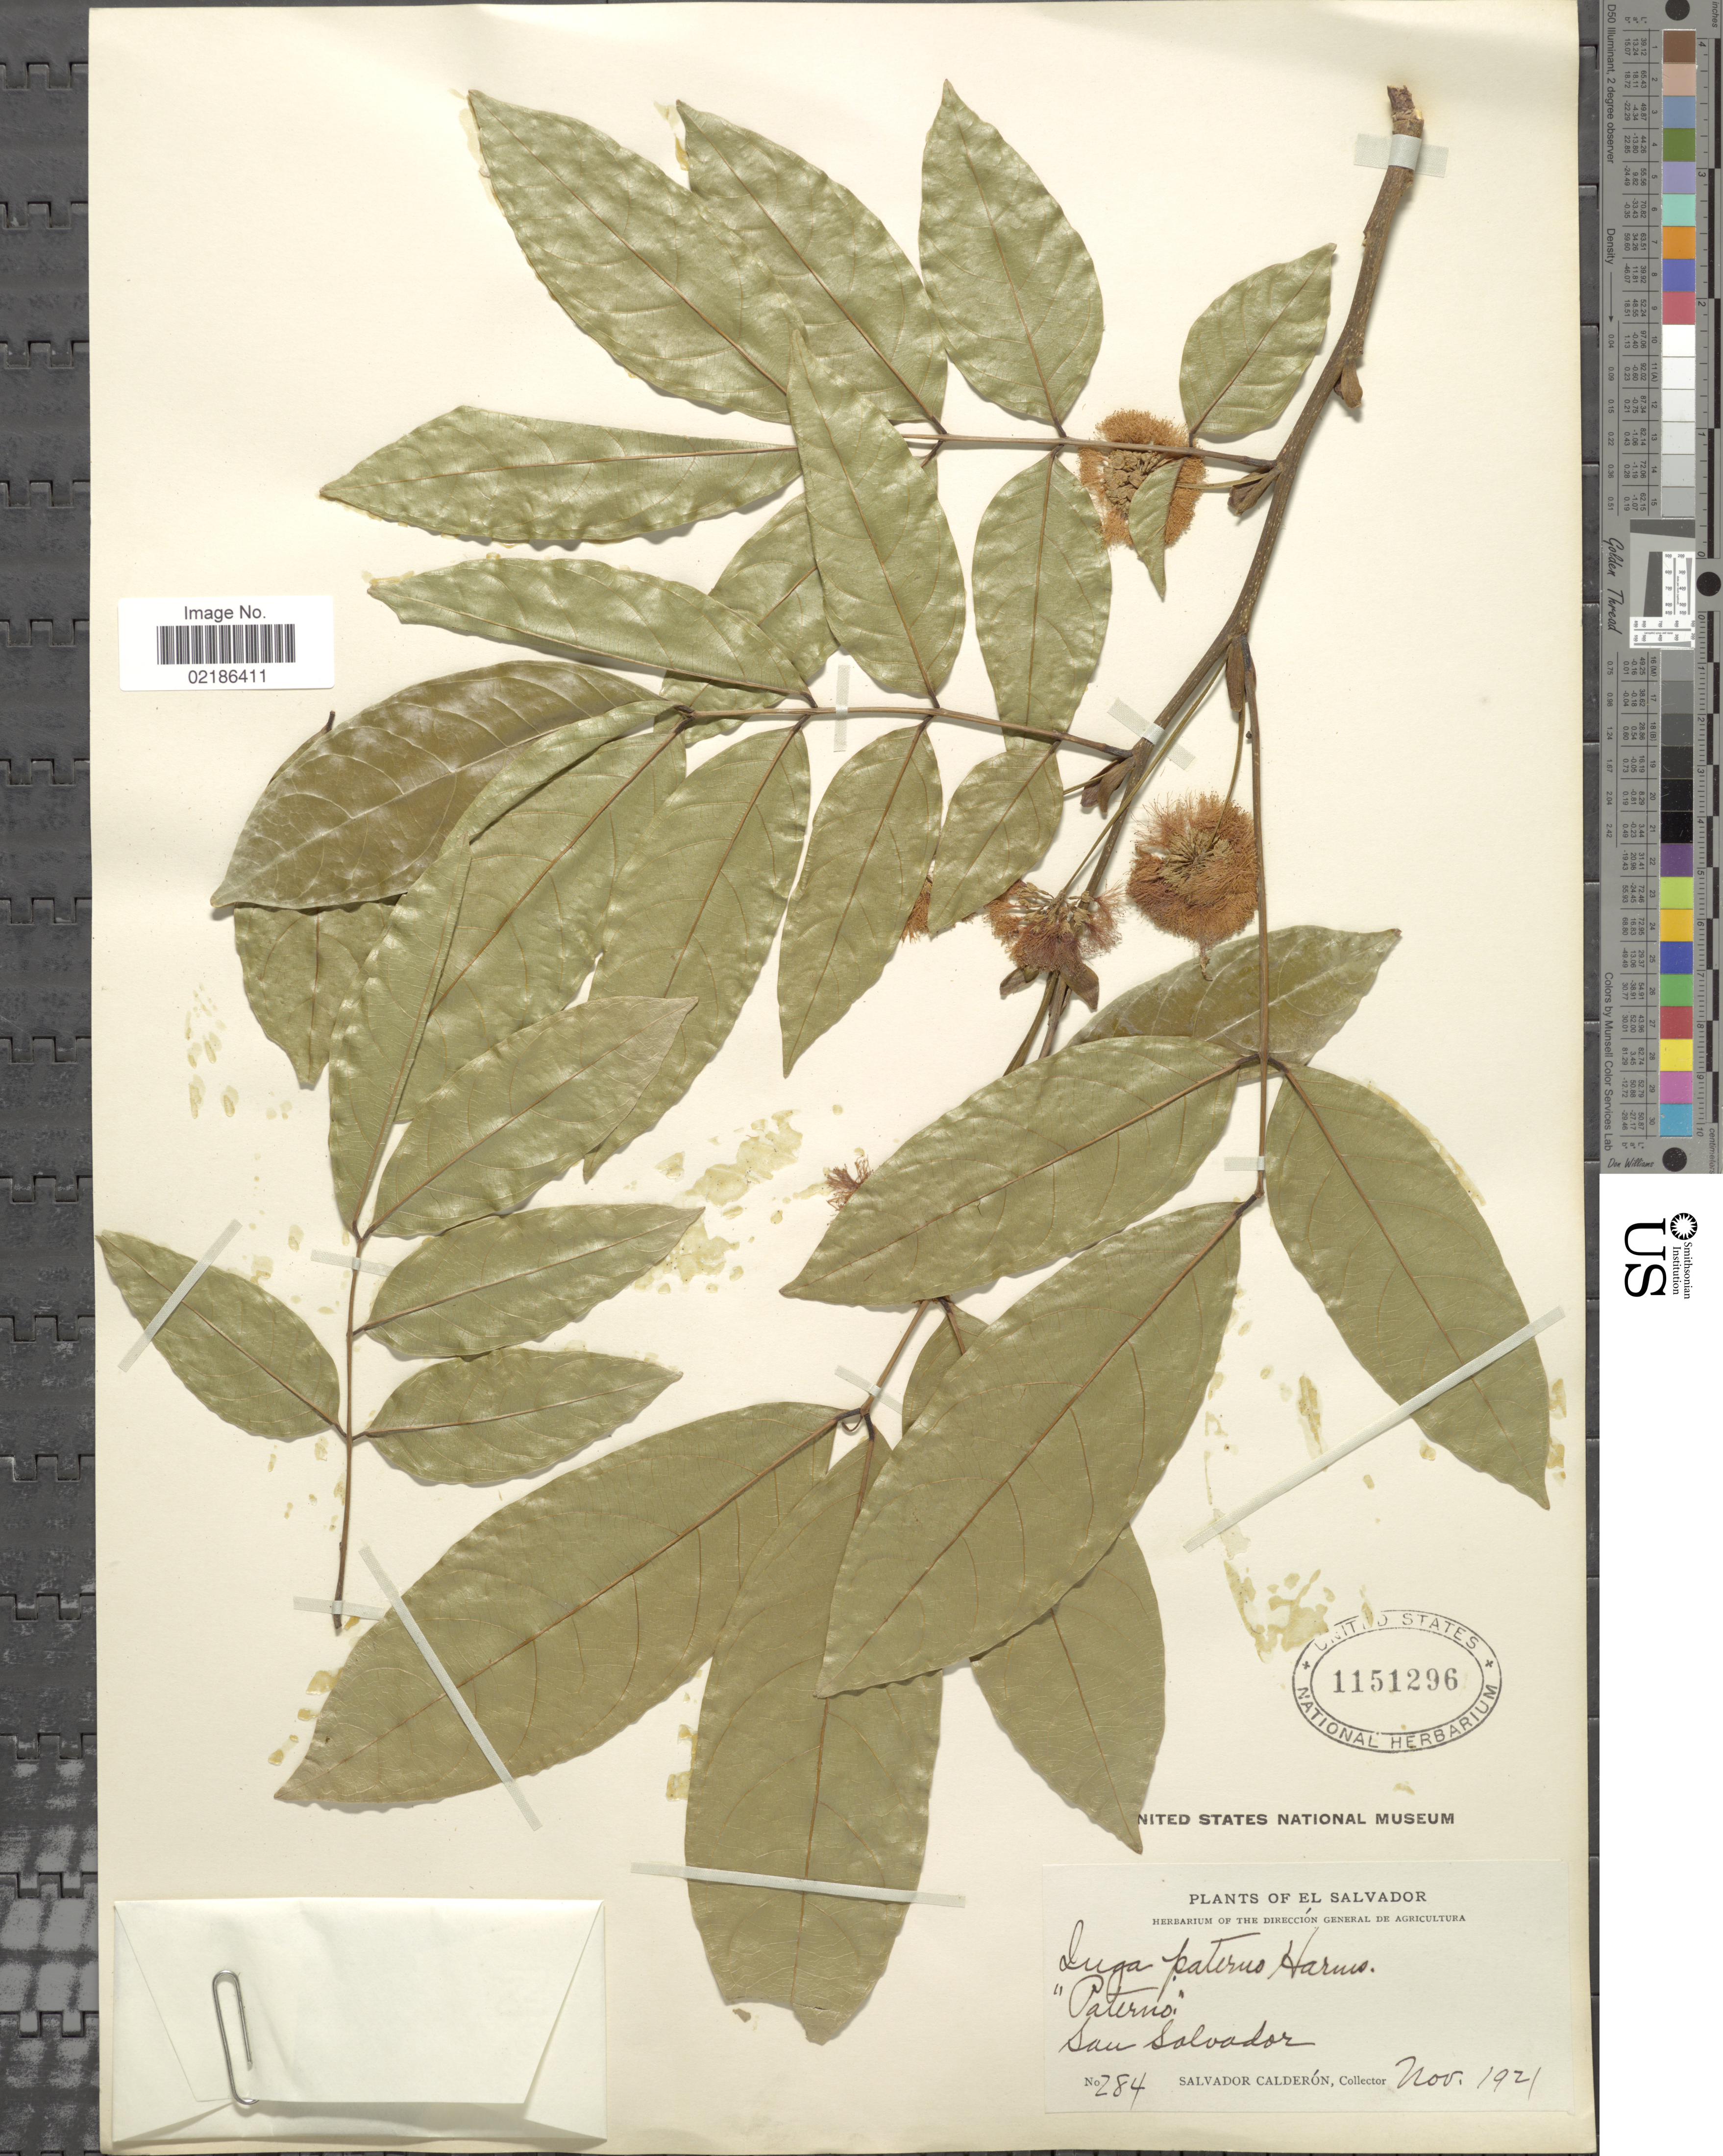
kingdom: Plantae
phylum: Tracheophyta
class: Magnoliopsida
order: Fabales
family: Fabaceae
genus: Inga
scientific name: Inga paterno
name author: Harms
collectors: S. Calderón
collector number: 284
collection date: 1921-11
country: El Salvador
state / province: San Salvador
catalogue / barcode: US 1151296